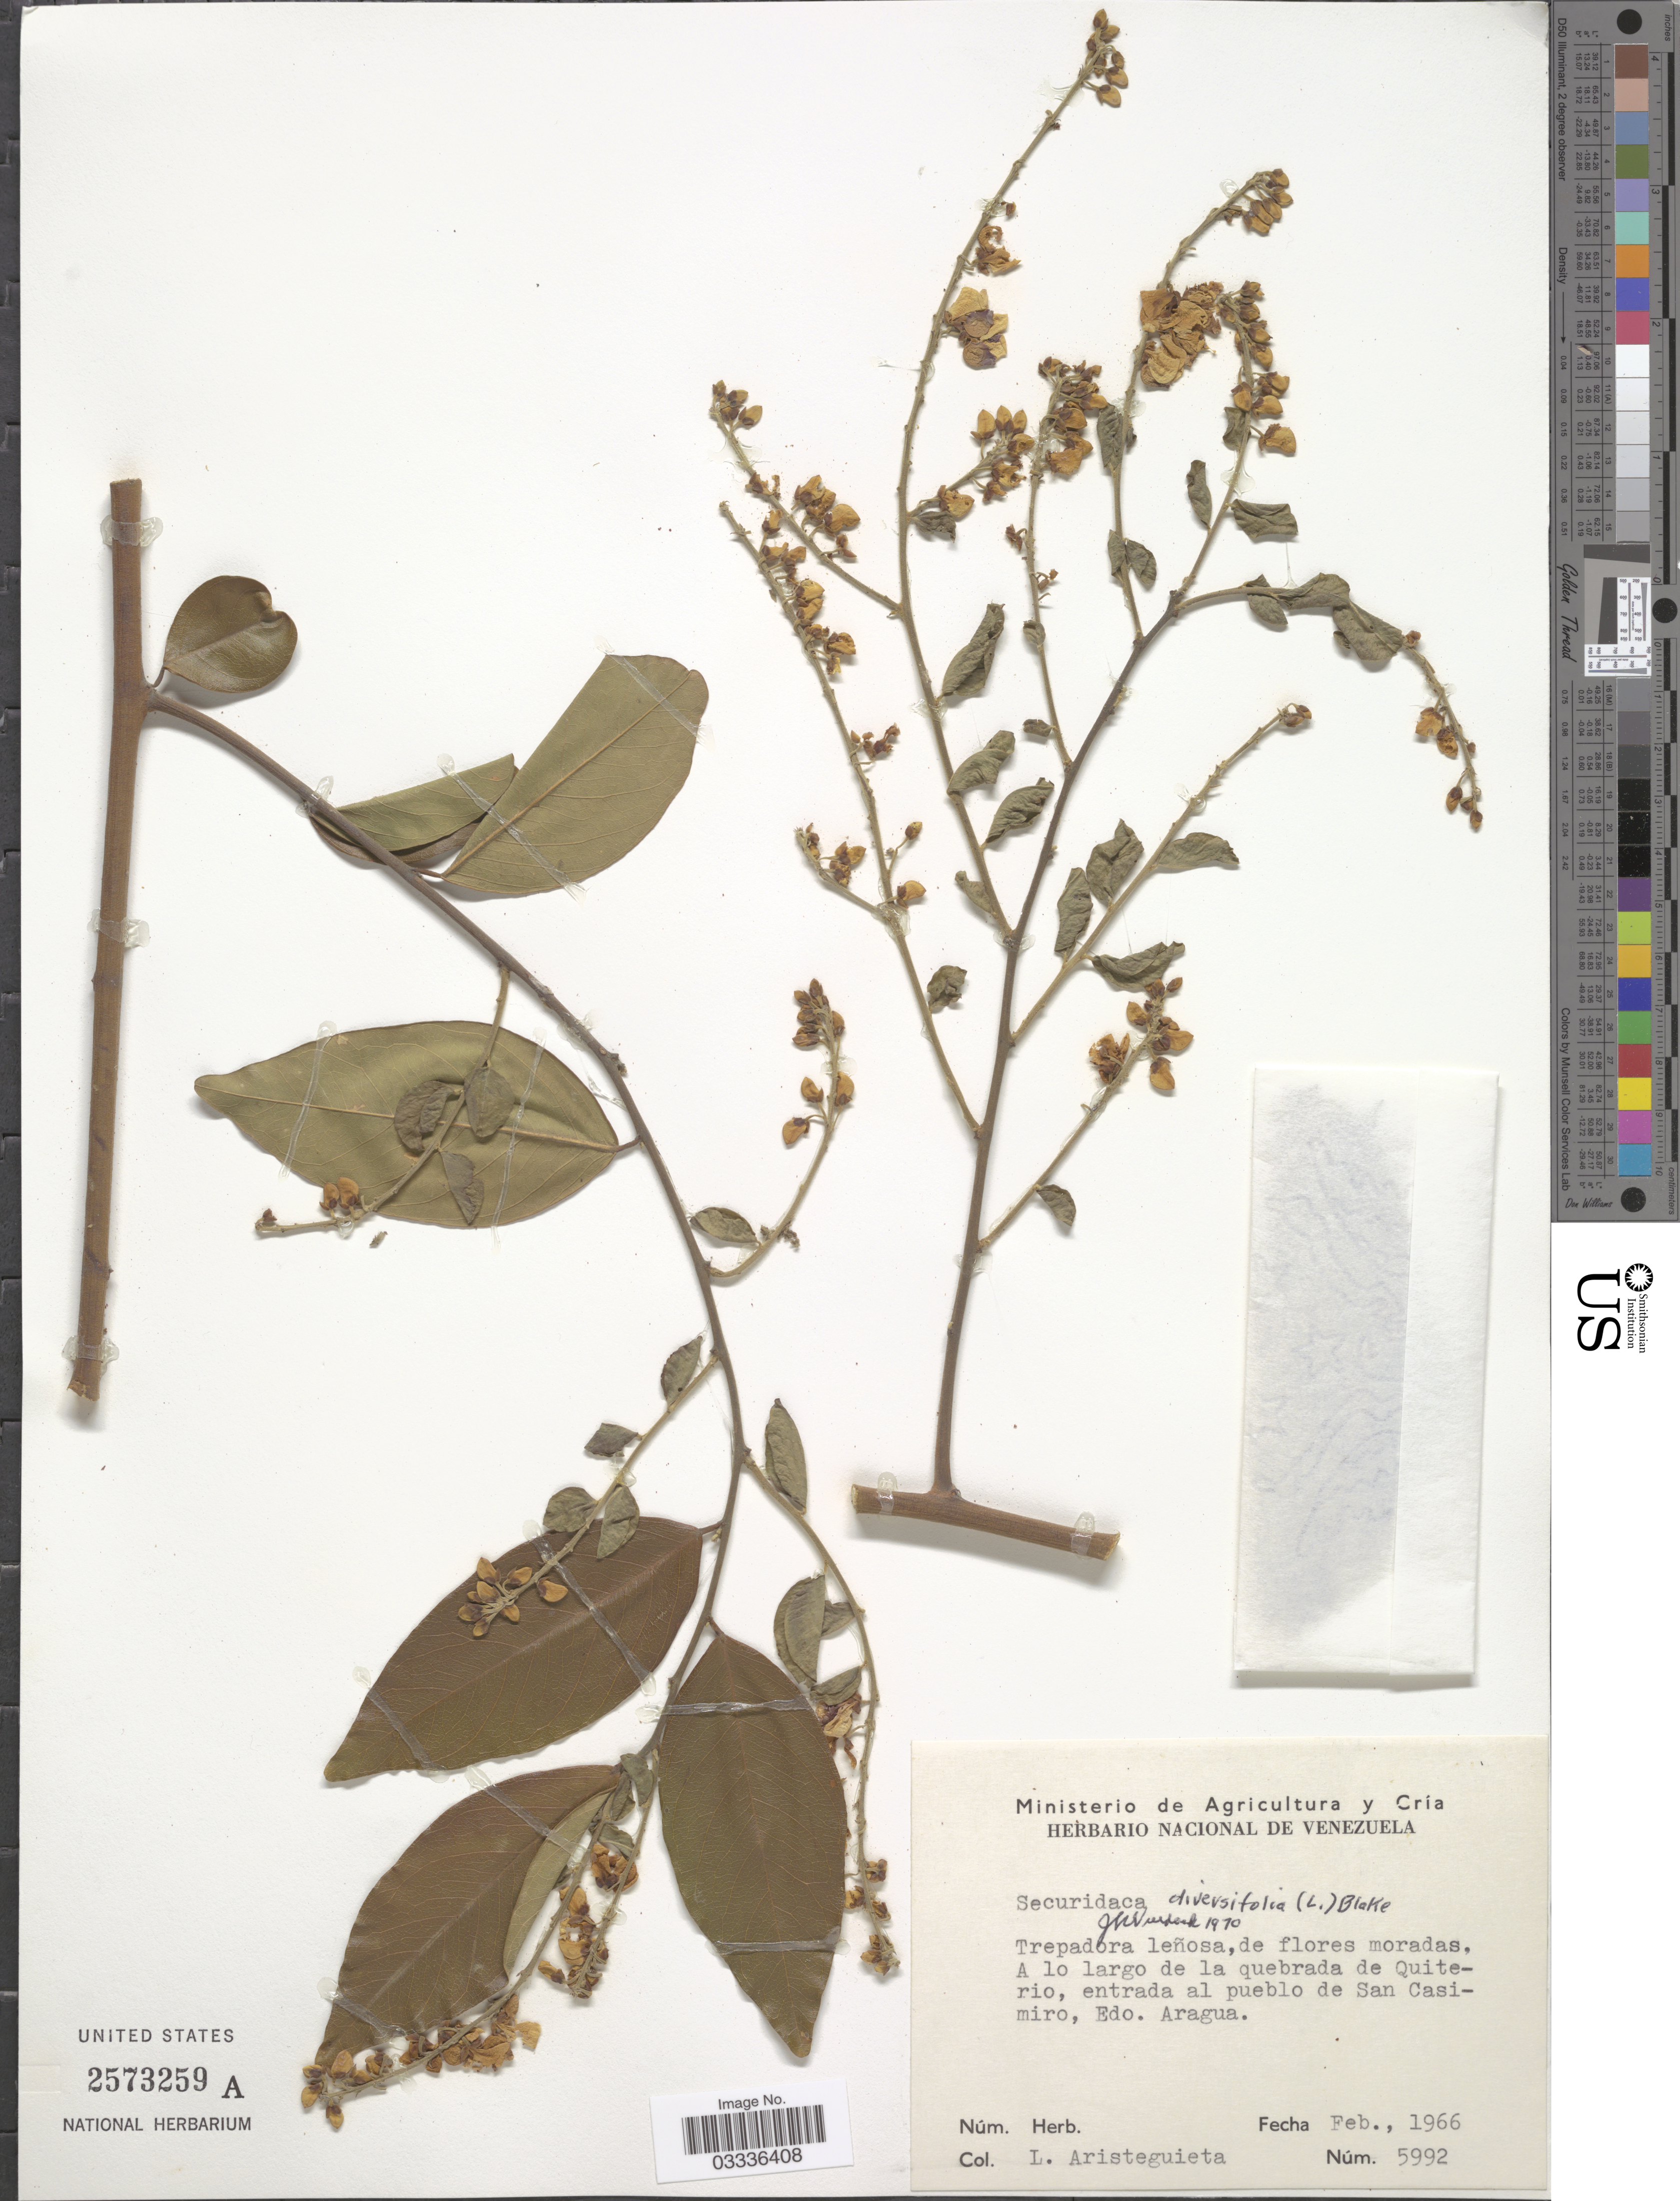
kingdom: Plantae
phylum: Tracheophyta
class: Magnoliopsida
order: Fabales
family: Polygalaceae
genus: Securidaca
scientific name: Securidaca diversifolia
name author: (L.) S.F. Blake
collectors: L. Aristeguieta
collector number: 5992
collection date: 1966-02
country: Venezuela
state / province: Aragua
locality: A lo largo de la quebrada de Quiterio, entrada al pueblo de San Casimiro.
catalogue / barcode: US 2573259A